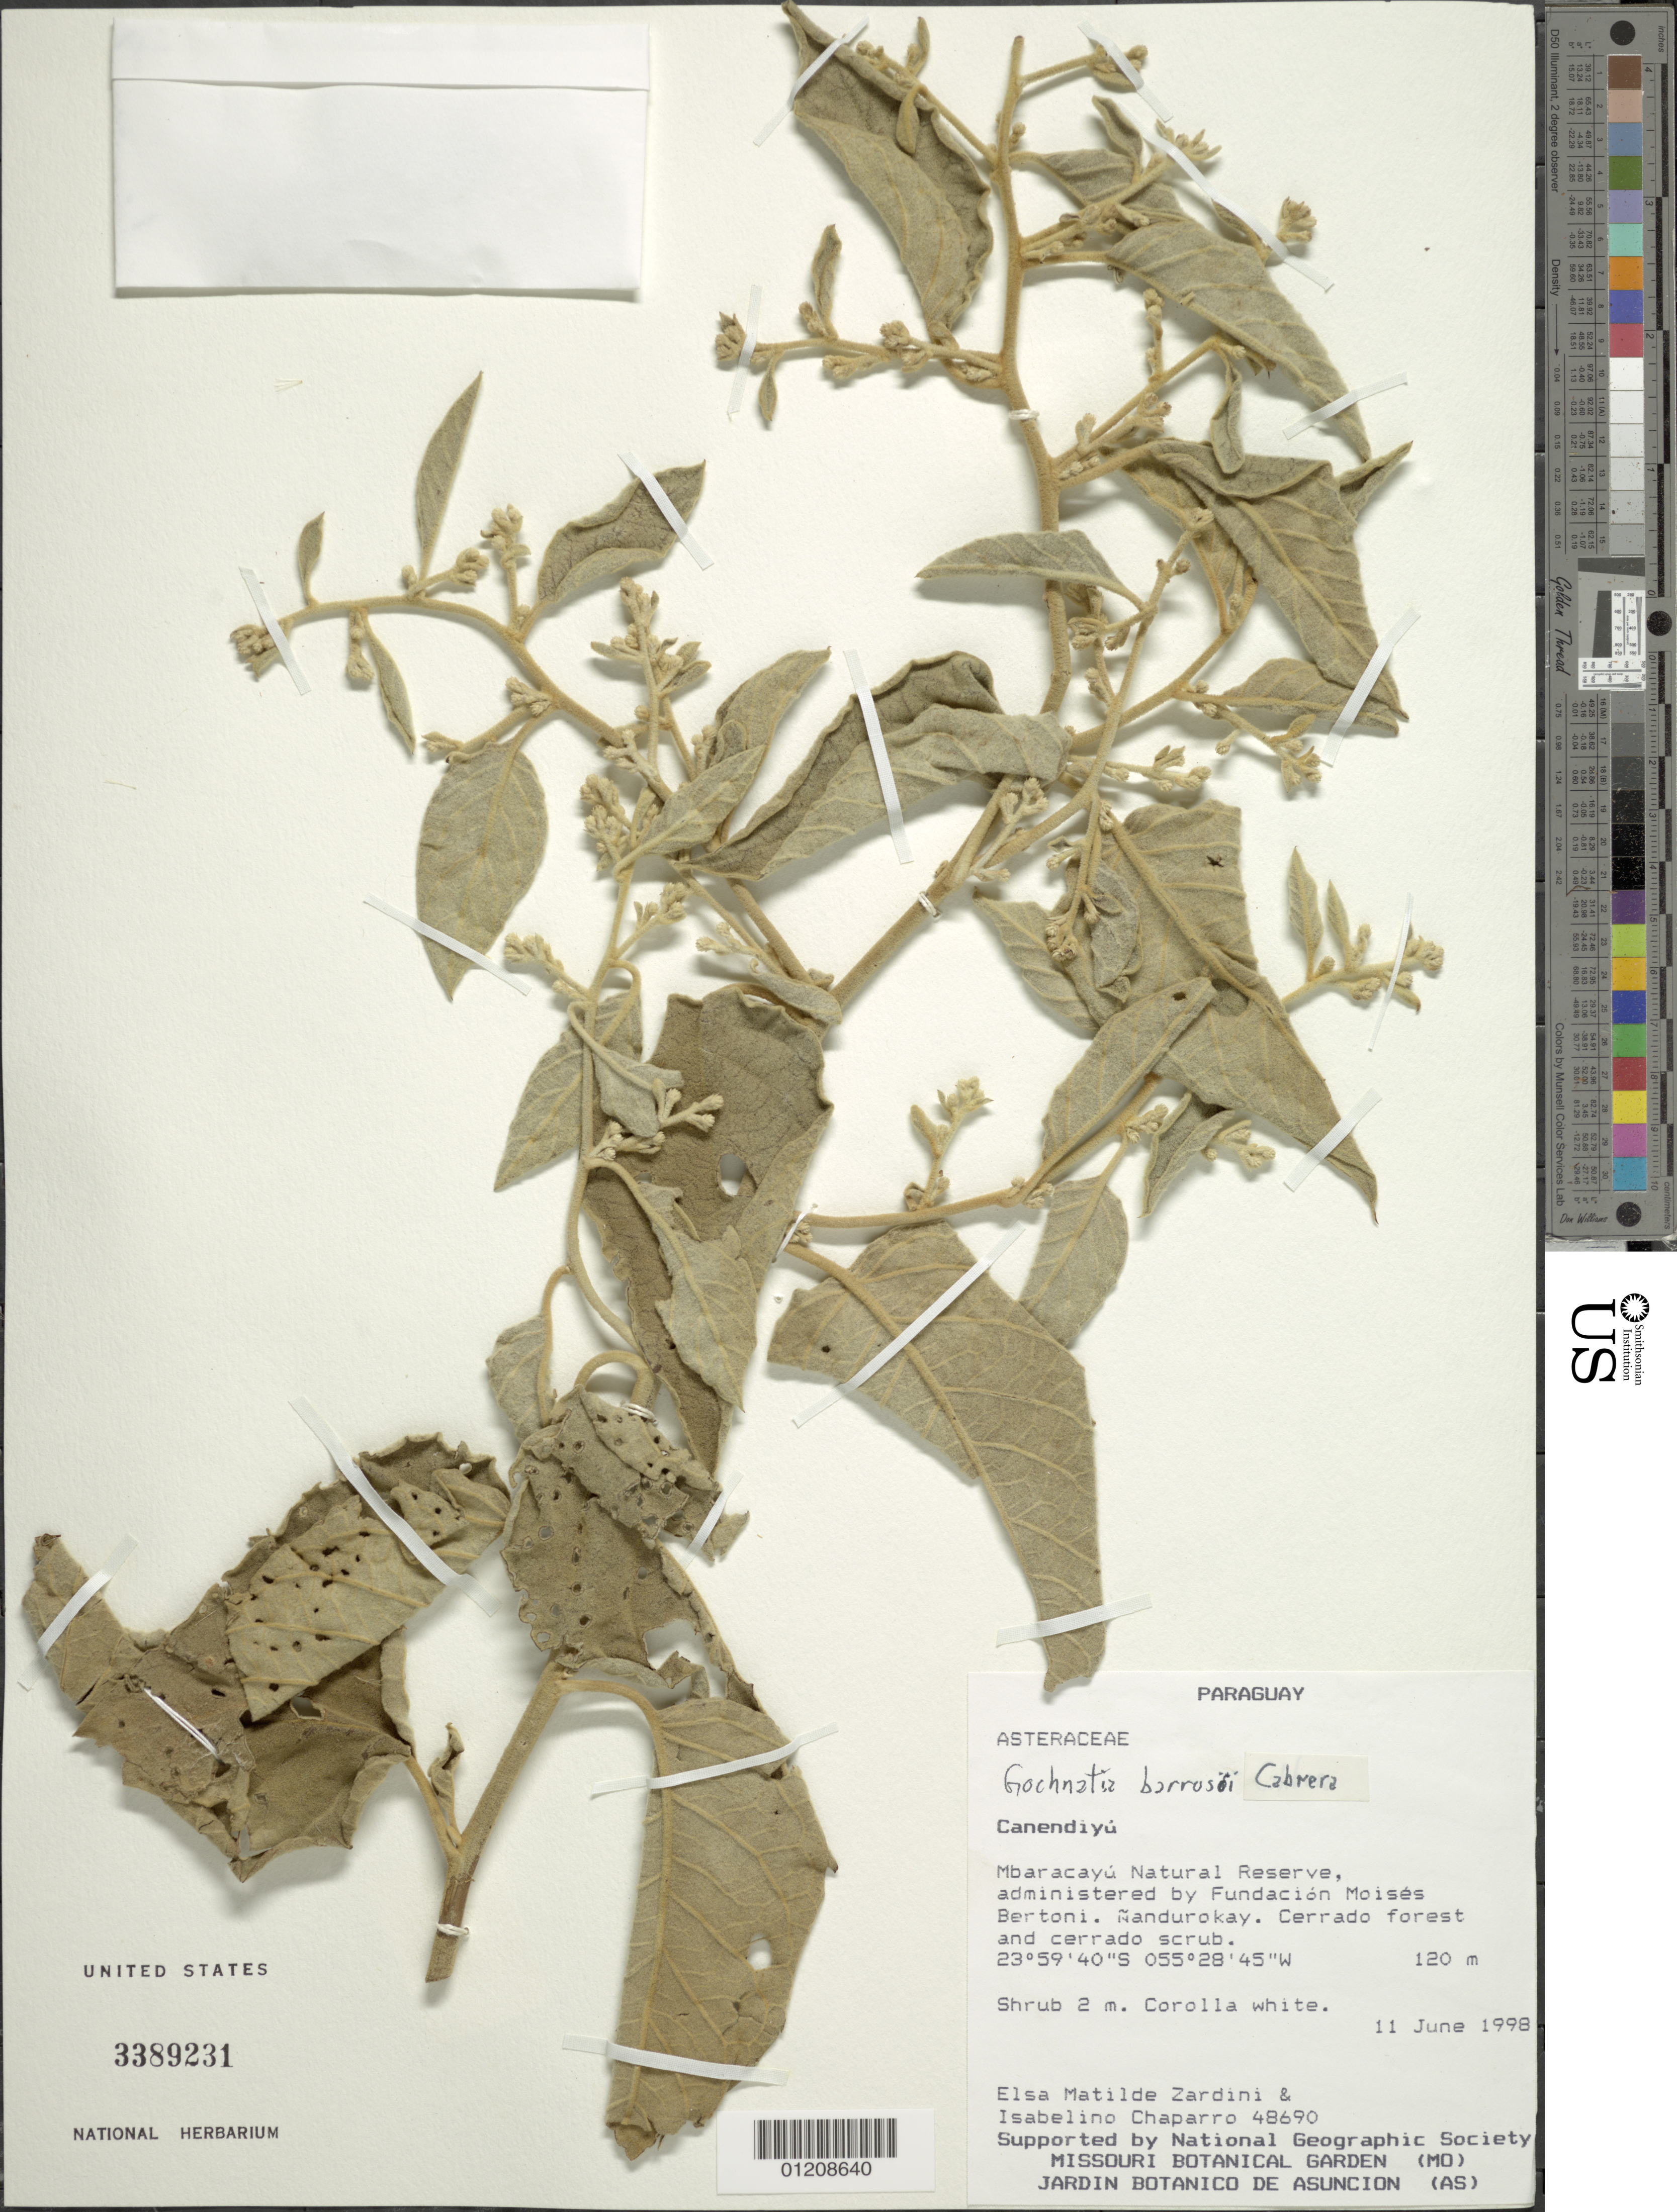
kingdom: Plantae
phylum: Tracheophyta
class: Magnoliopsida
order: Asterales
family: Asteraceae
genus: Moquiniastrum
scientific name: Moquiniastrum barrosoae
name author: G. Sancho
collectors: E. M. Zardini & I. Chaparro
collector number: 48690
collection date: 1998-06-11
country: Paraguay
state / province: Canindeyú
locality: Mbaracayu Natural Reserve, adm. By Fundacion Moises Bertoni. Nandurokay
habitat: Cerrado forest and cerrado scrub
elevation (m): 120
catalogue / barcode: US 3389231